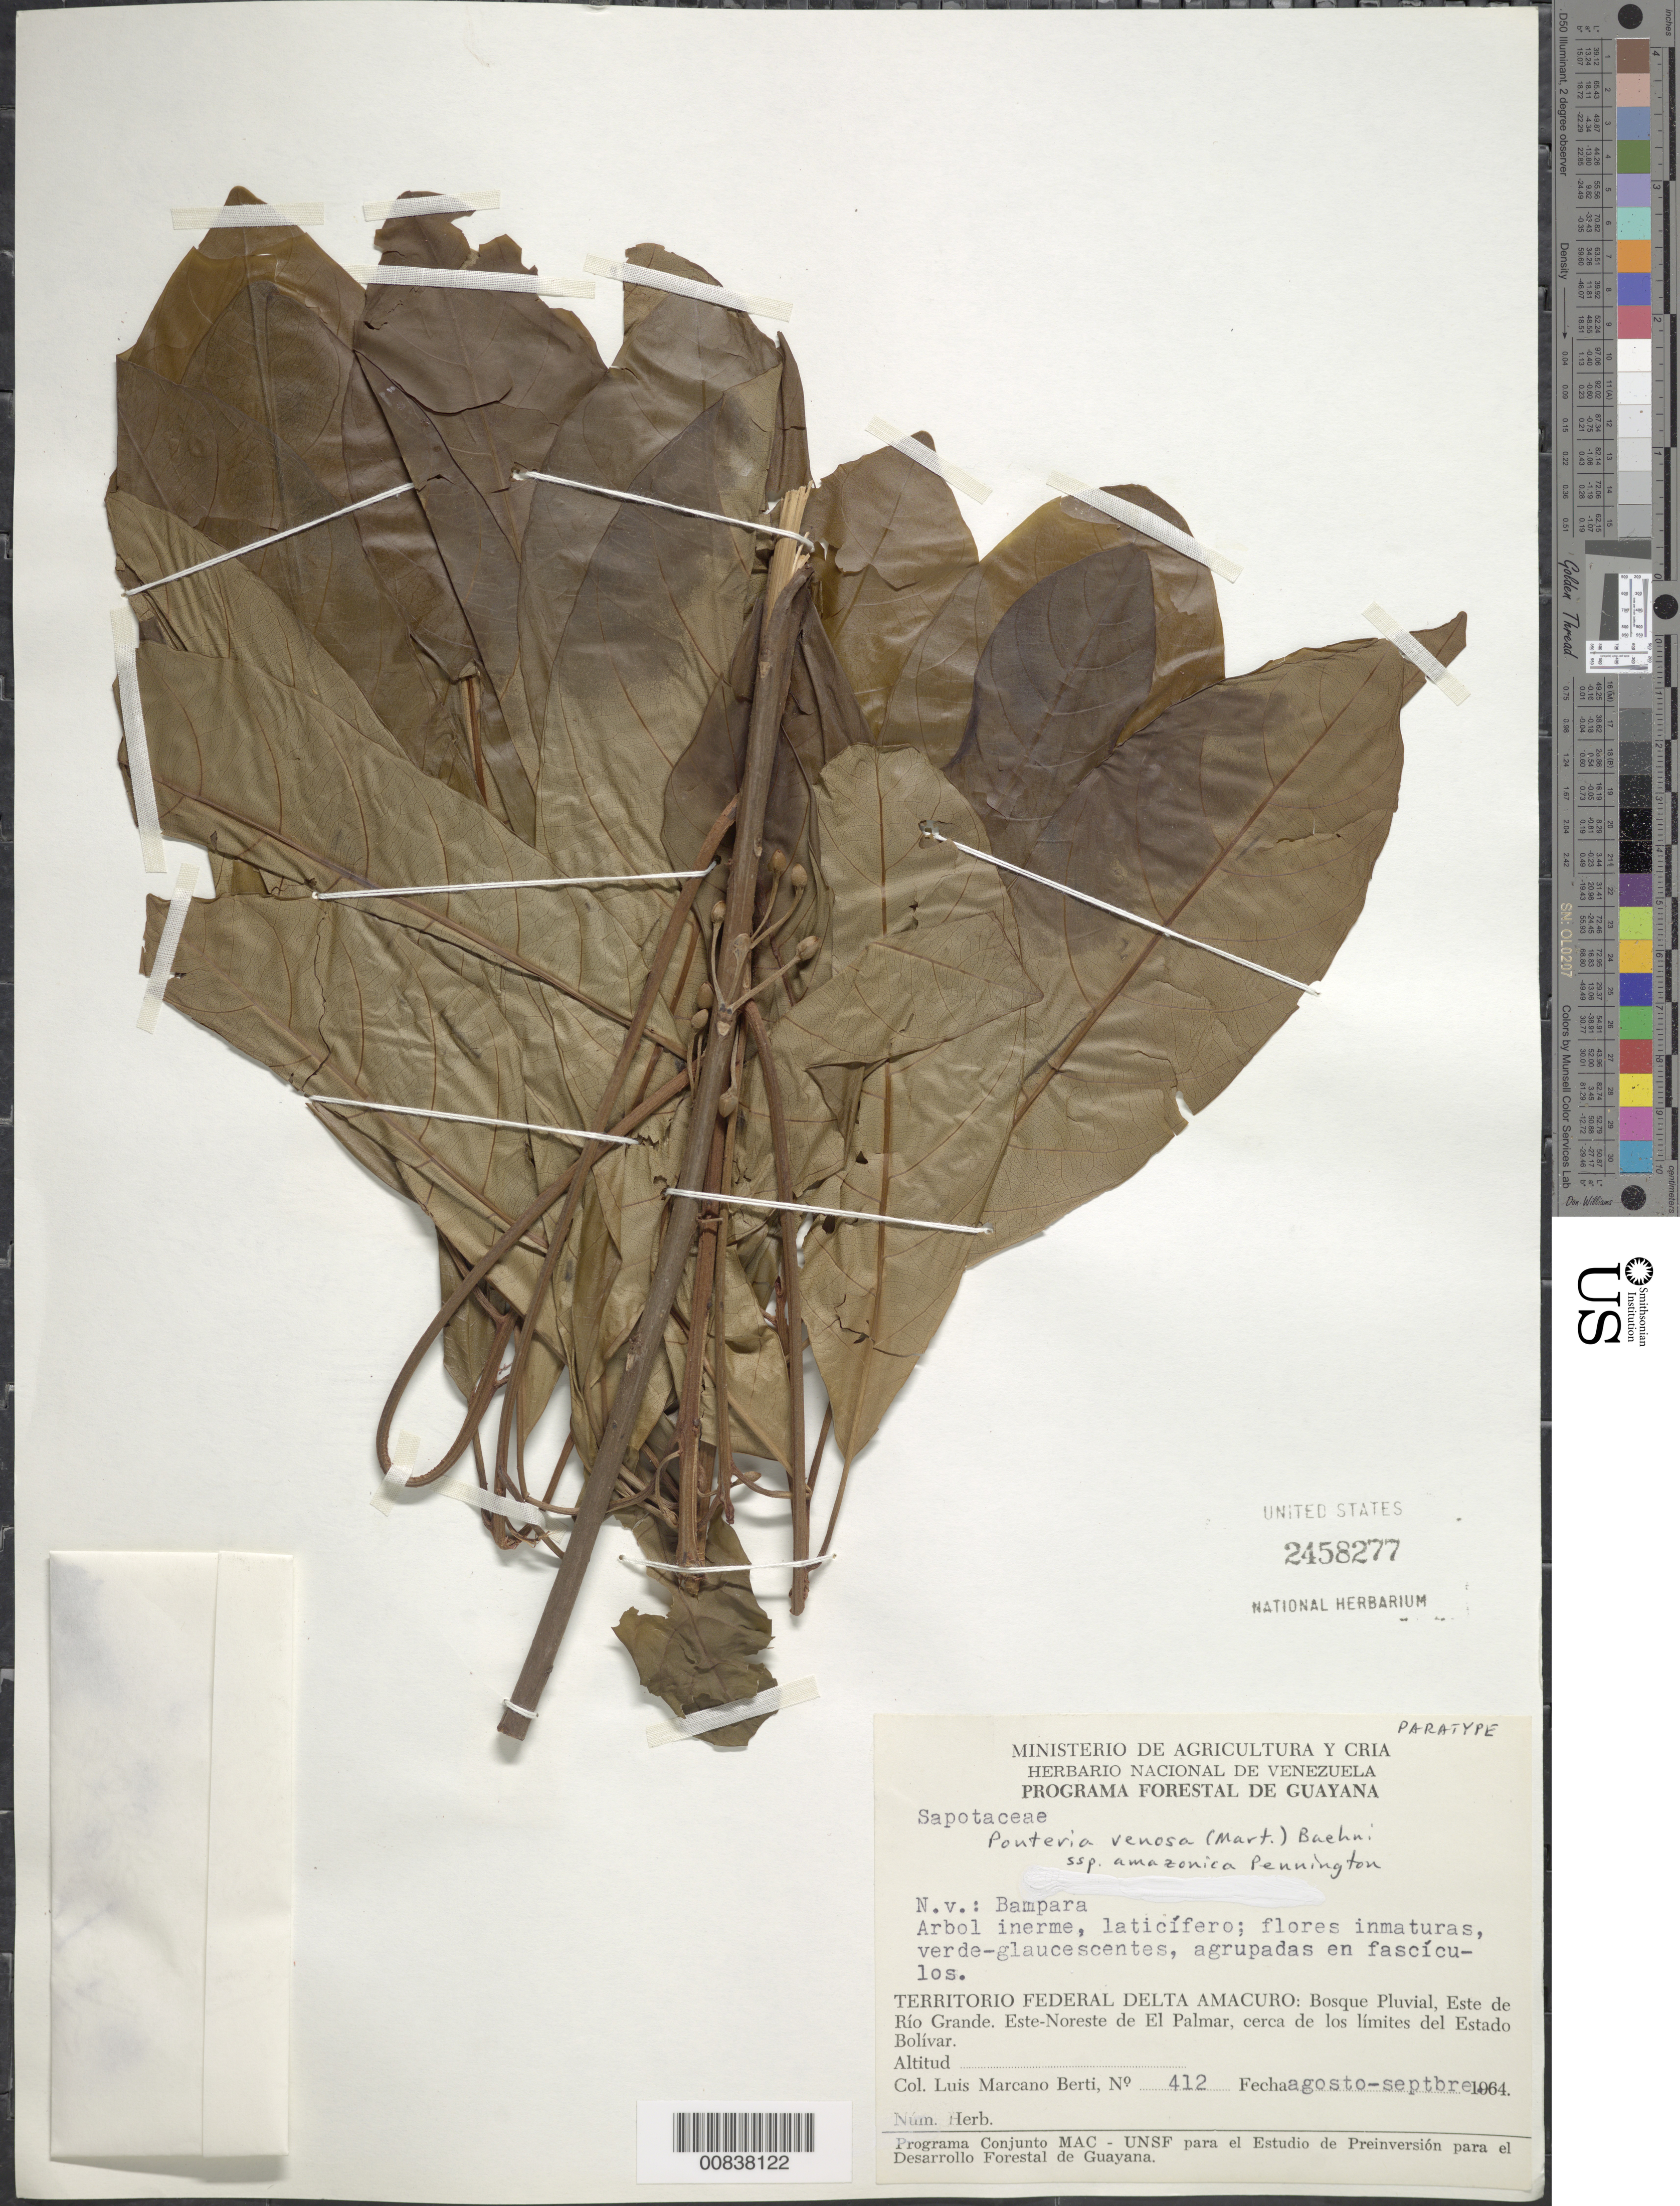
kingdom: Plantae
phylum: Tracheophyta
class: Magnoliopsida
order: Ericales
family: Sapotaceae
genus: Pouteria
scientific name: Pouteria venosa subsp. amazonica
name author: T.D. Penn.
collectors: L. Marcano-Berti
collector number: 412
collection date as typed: Aug-64 to Sep-64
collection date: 1964-08/1964-09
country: Venezuela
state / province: Delta Amacuro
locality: Este de Río Grande, ENE de El Palmar, cerca de los limites del Estado Bolívar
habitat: Bosque pluvial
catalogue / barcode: US 2458277